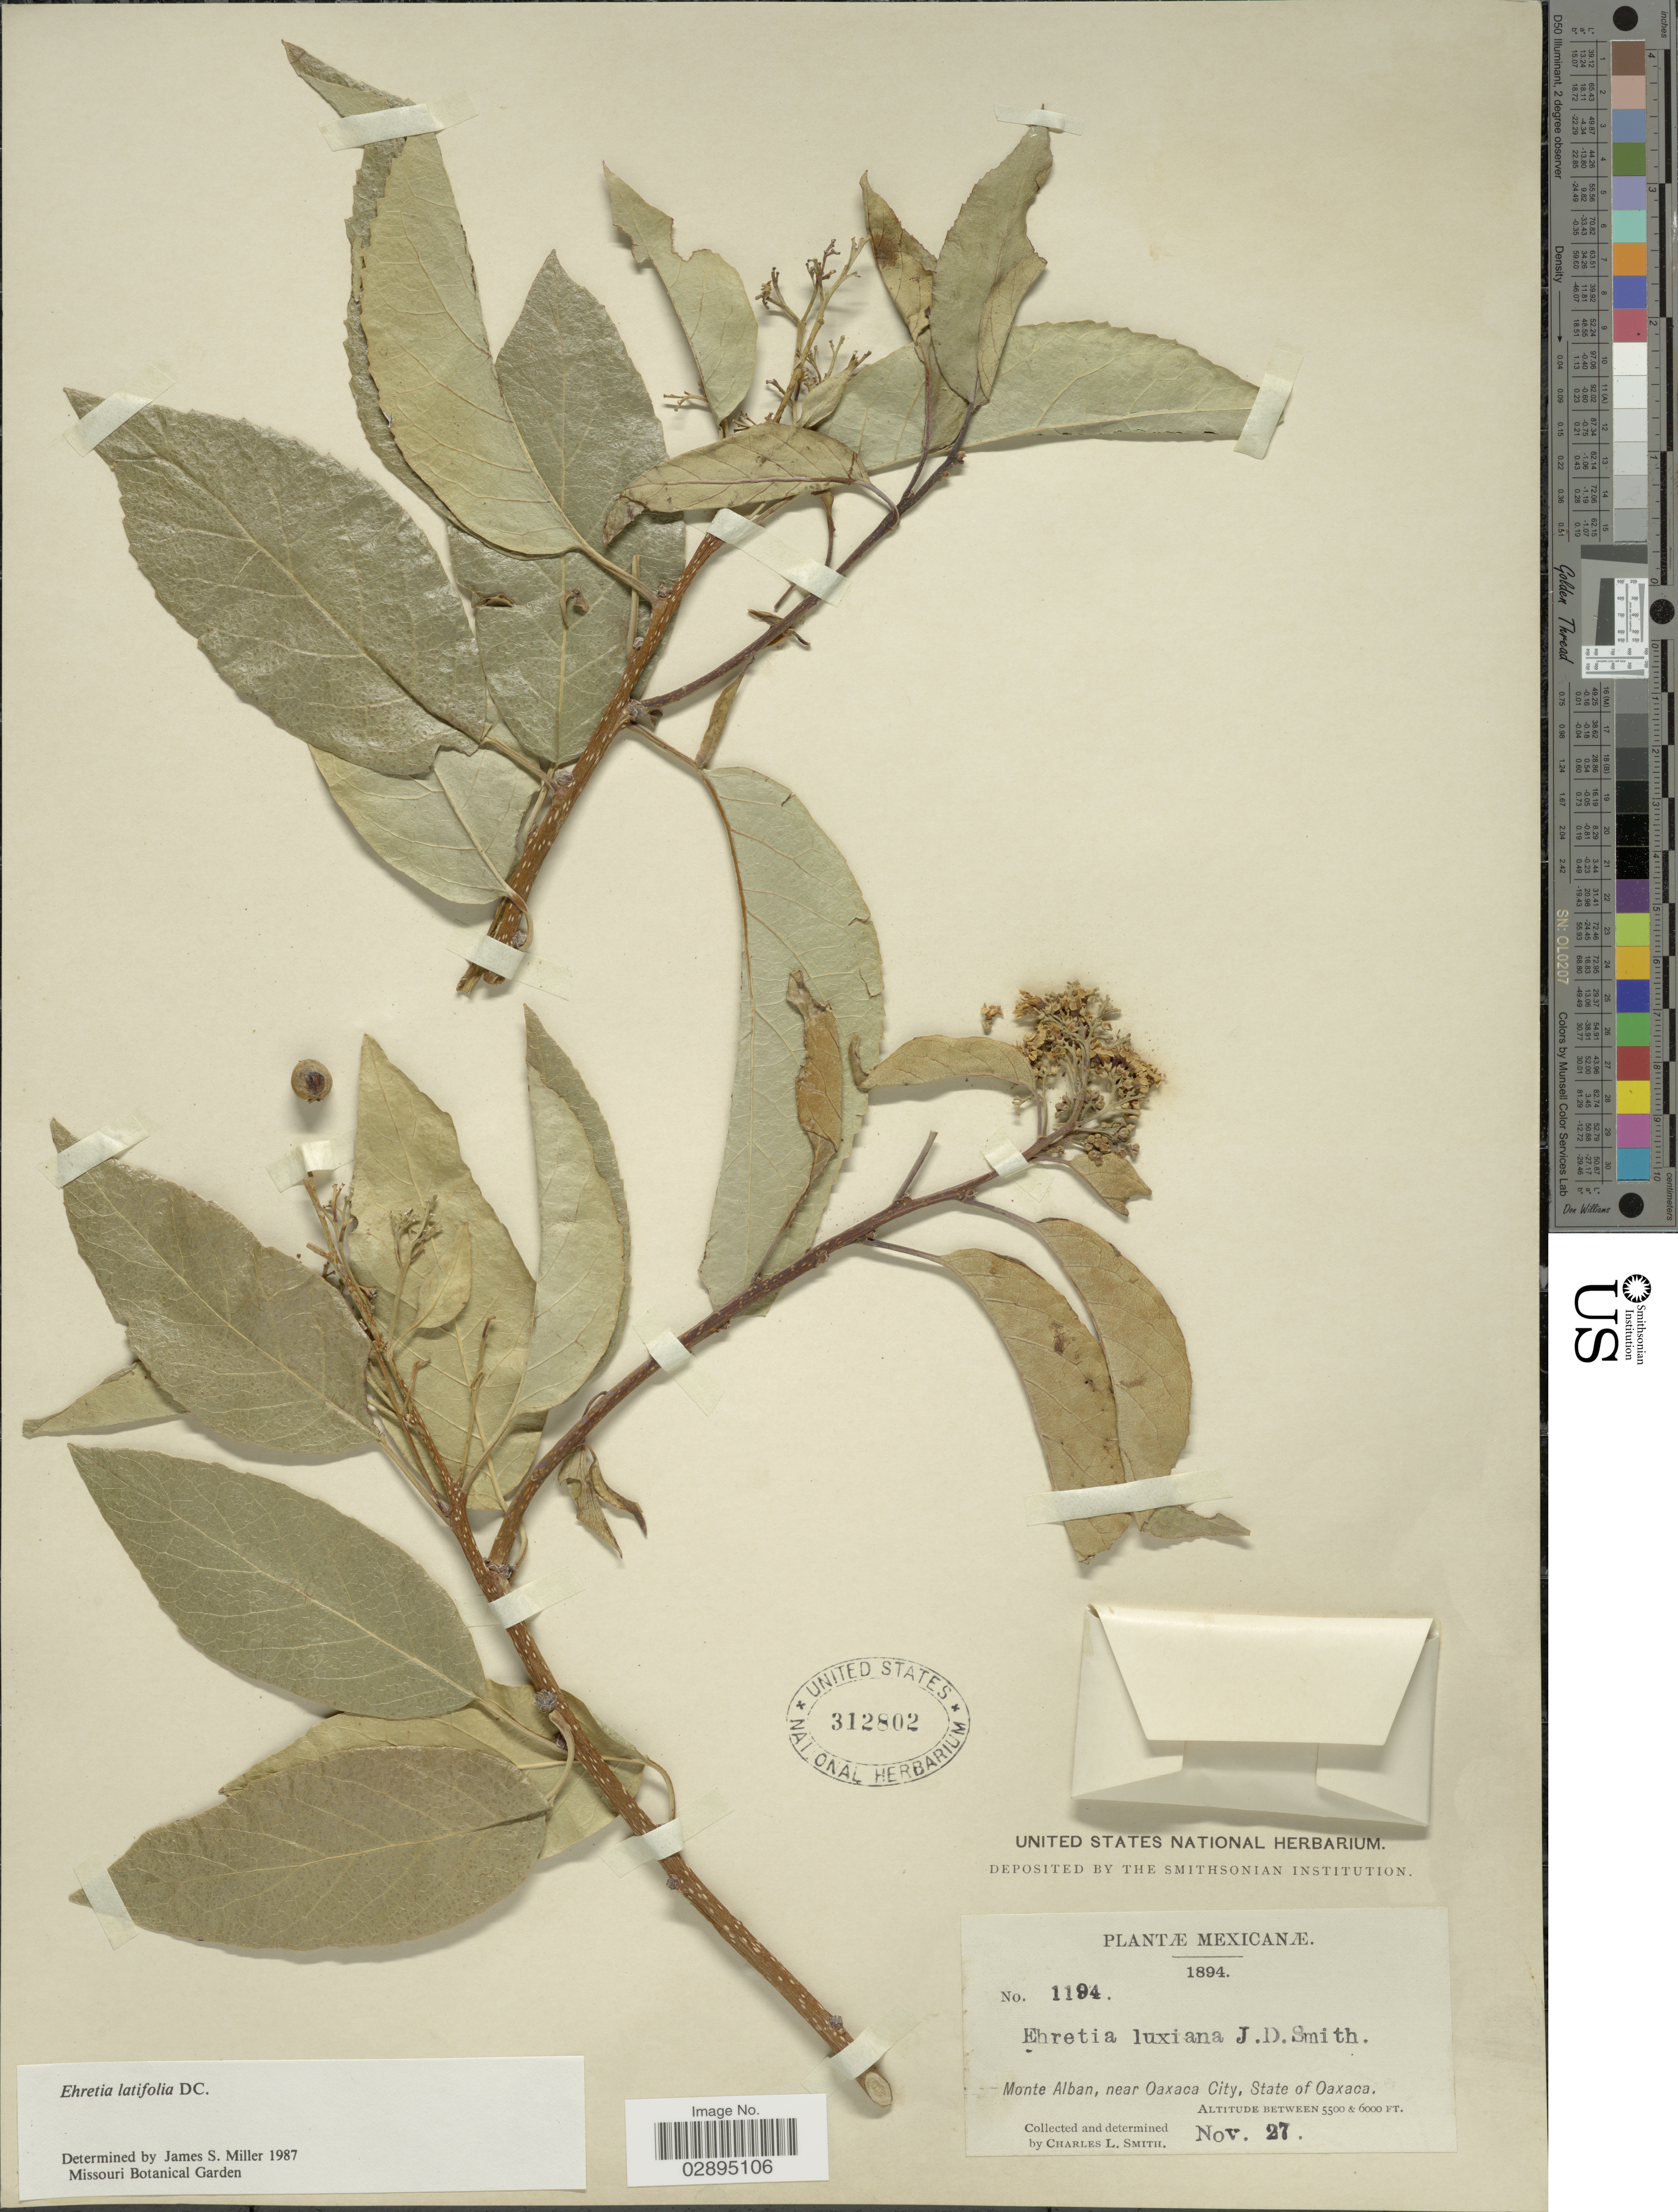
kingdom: Plantae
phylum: Tracheophyta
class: Magnoliopsida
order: Boraginales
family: Ehretiaceae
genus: Ehretia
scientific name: Ehretia latifolia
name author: DC.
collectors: C. L. Smith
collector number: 1194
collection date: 1894-11-27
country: Mexico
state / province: Oaxaca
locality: Monte Alban, near Oaxaca City, State of Oaxaca.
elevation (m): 1676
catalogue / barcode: US 312802